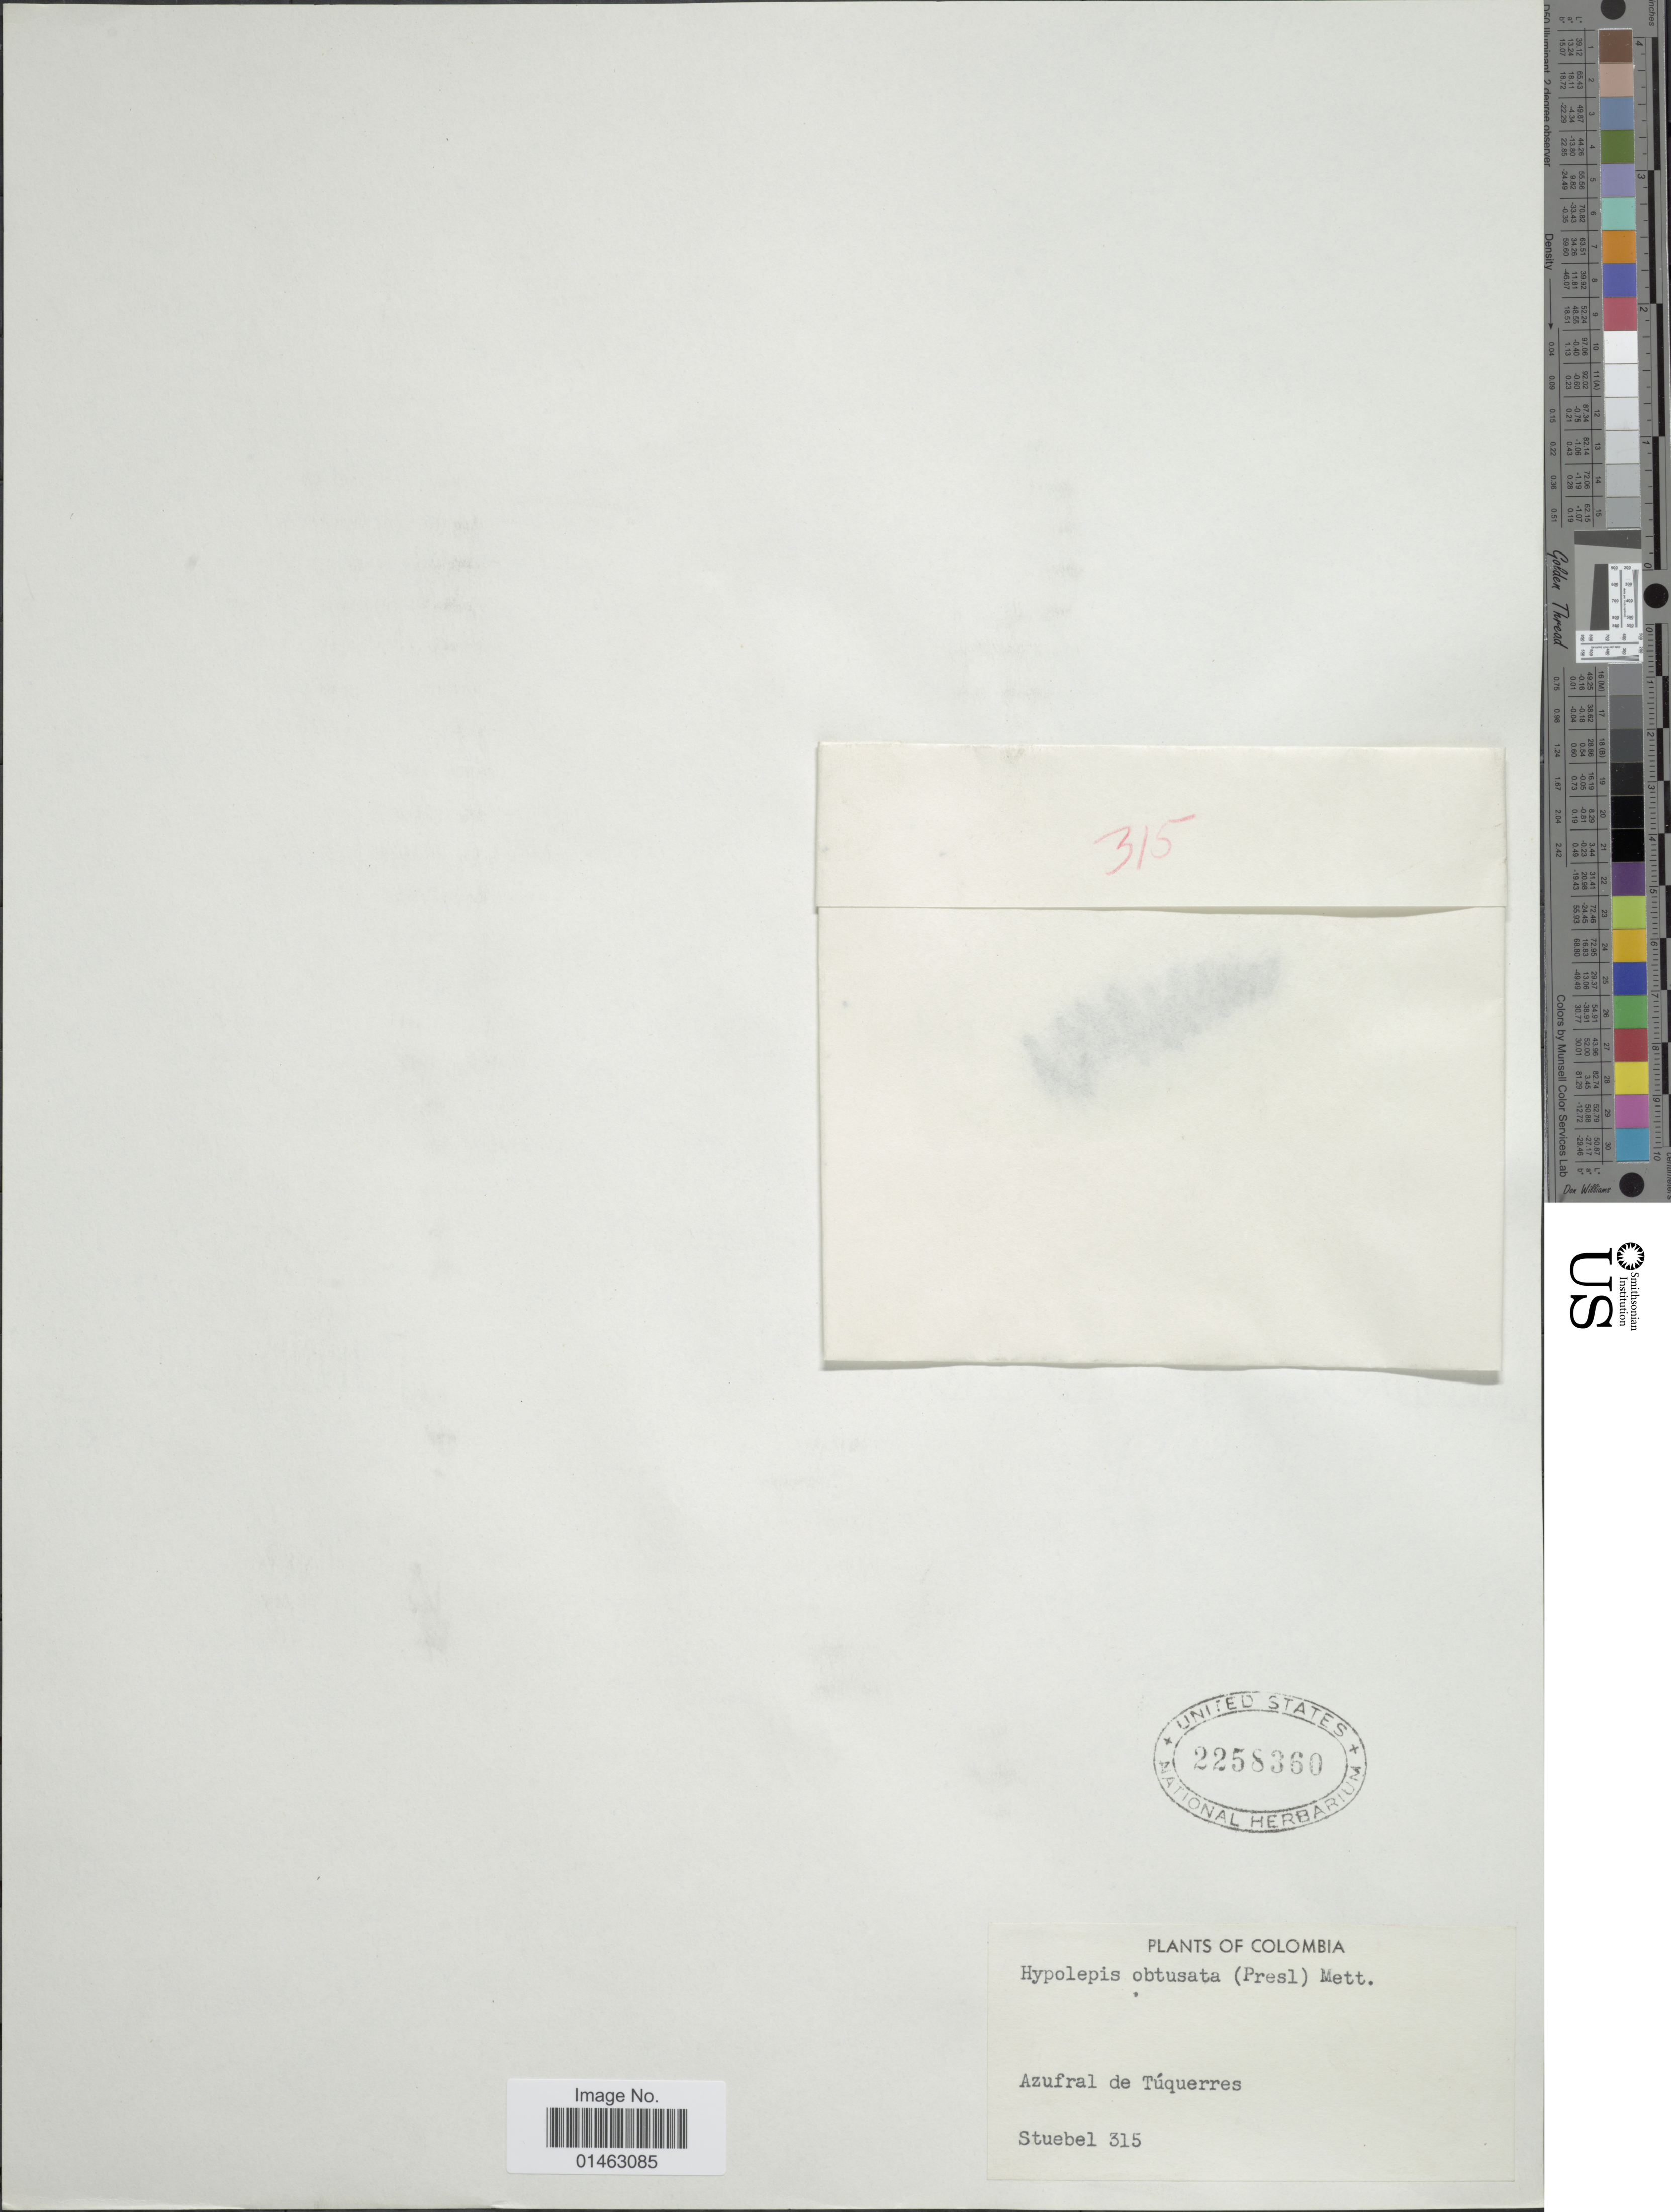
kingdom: Plantae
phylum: Tracheophyta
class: Polypodiopsida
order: Polypodiales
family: Dennstaedtiaceae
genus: Hypolepis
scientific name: Hypolepis obtusata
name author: (C. Presl) Hieron.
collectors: Steubel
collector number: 315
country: Colombia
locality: Azufral de Túquerres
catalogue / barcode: US 2258360